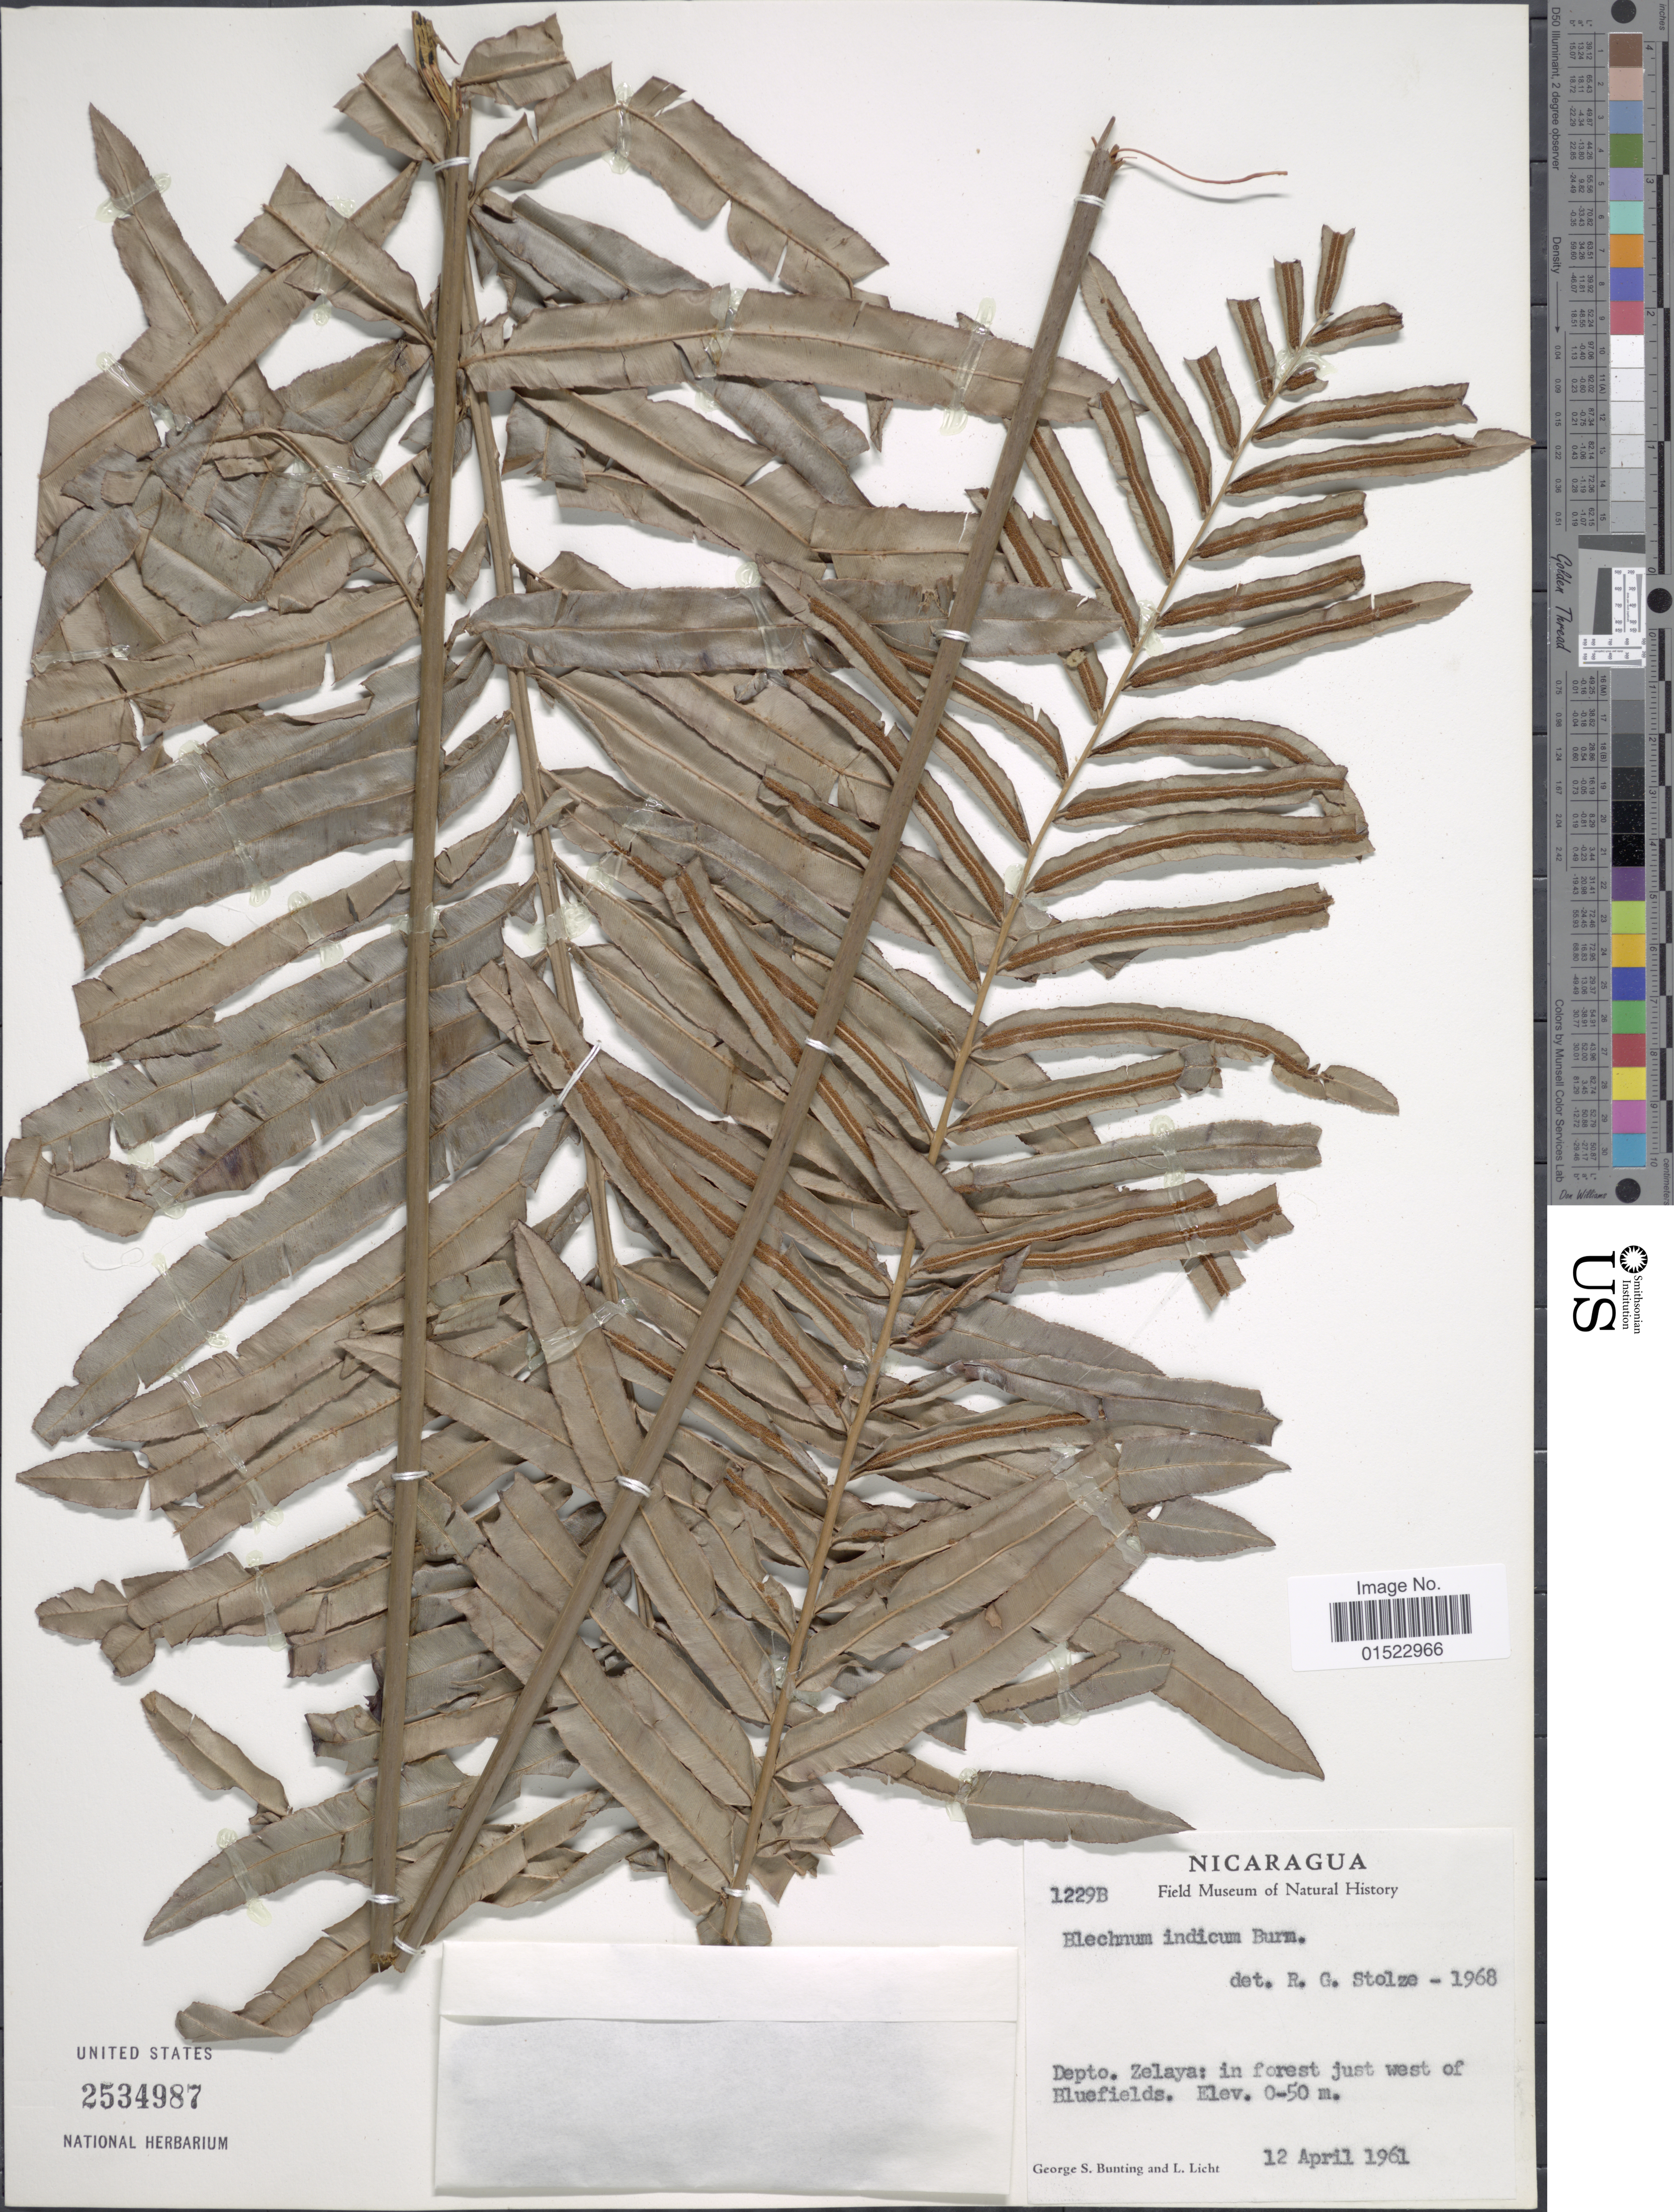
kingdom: Plantae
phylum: Tracheophyta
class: Polypodiopsida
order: Polypodiales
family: Blechnaceae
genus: Telmatoblechnum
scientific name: Telmatoblechnum serrulatum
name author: (Rich.) Perrie et al.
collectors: G. S. Bunting & L. Licht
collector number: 1229B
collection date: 1961-04-12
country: Nicaragua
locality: Dept. Zelaya; in forest just west of Bluefields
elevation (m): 50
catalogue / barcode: US 2534987